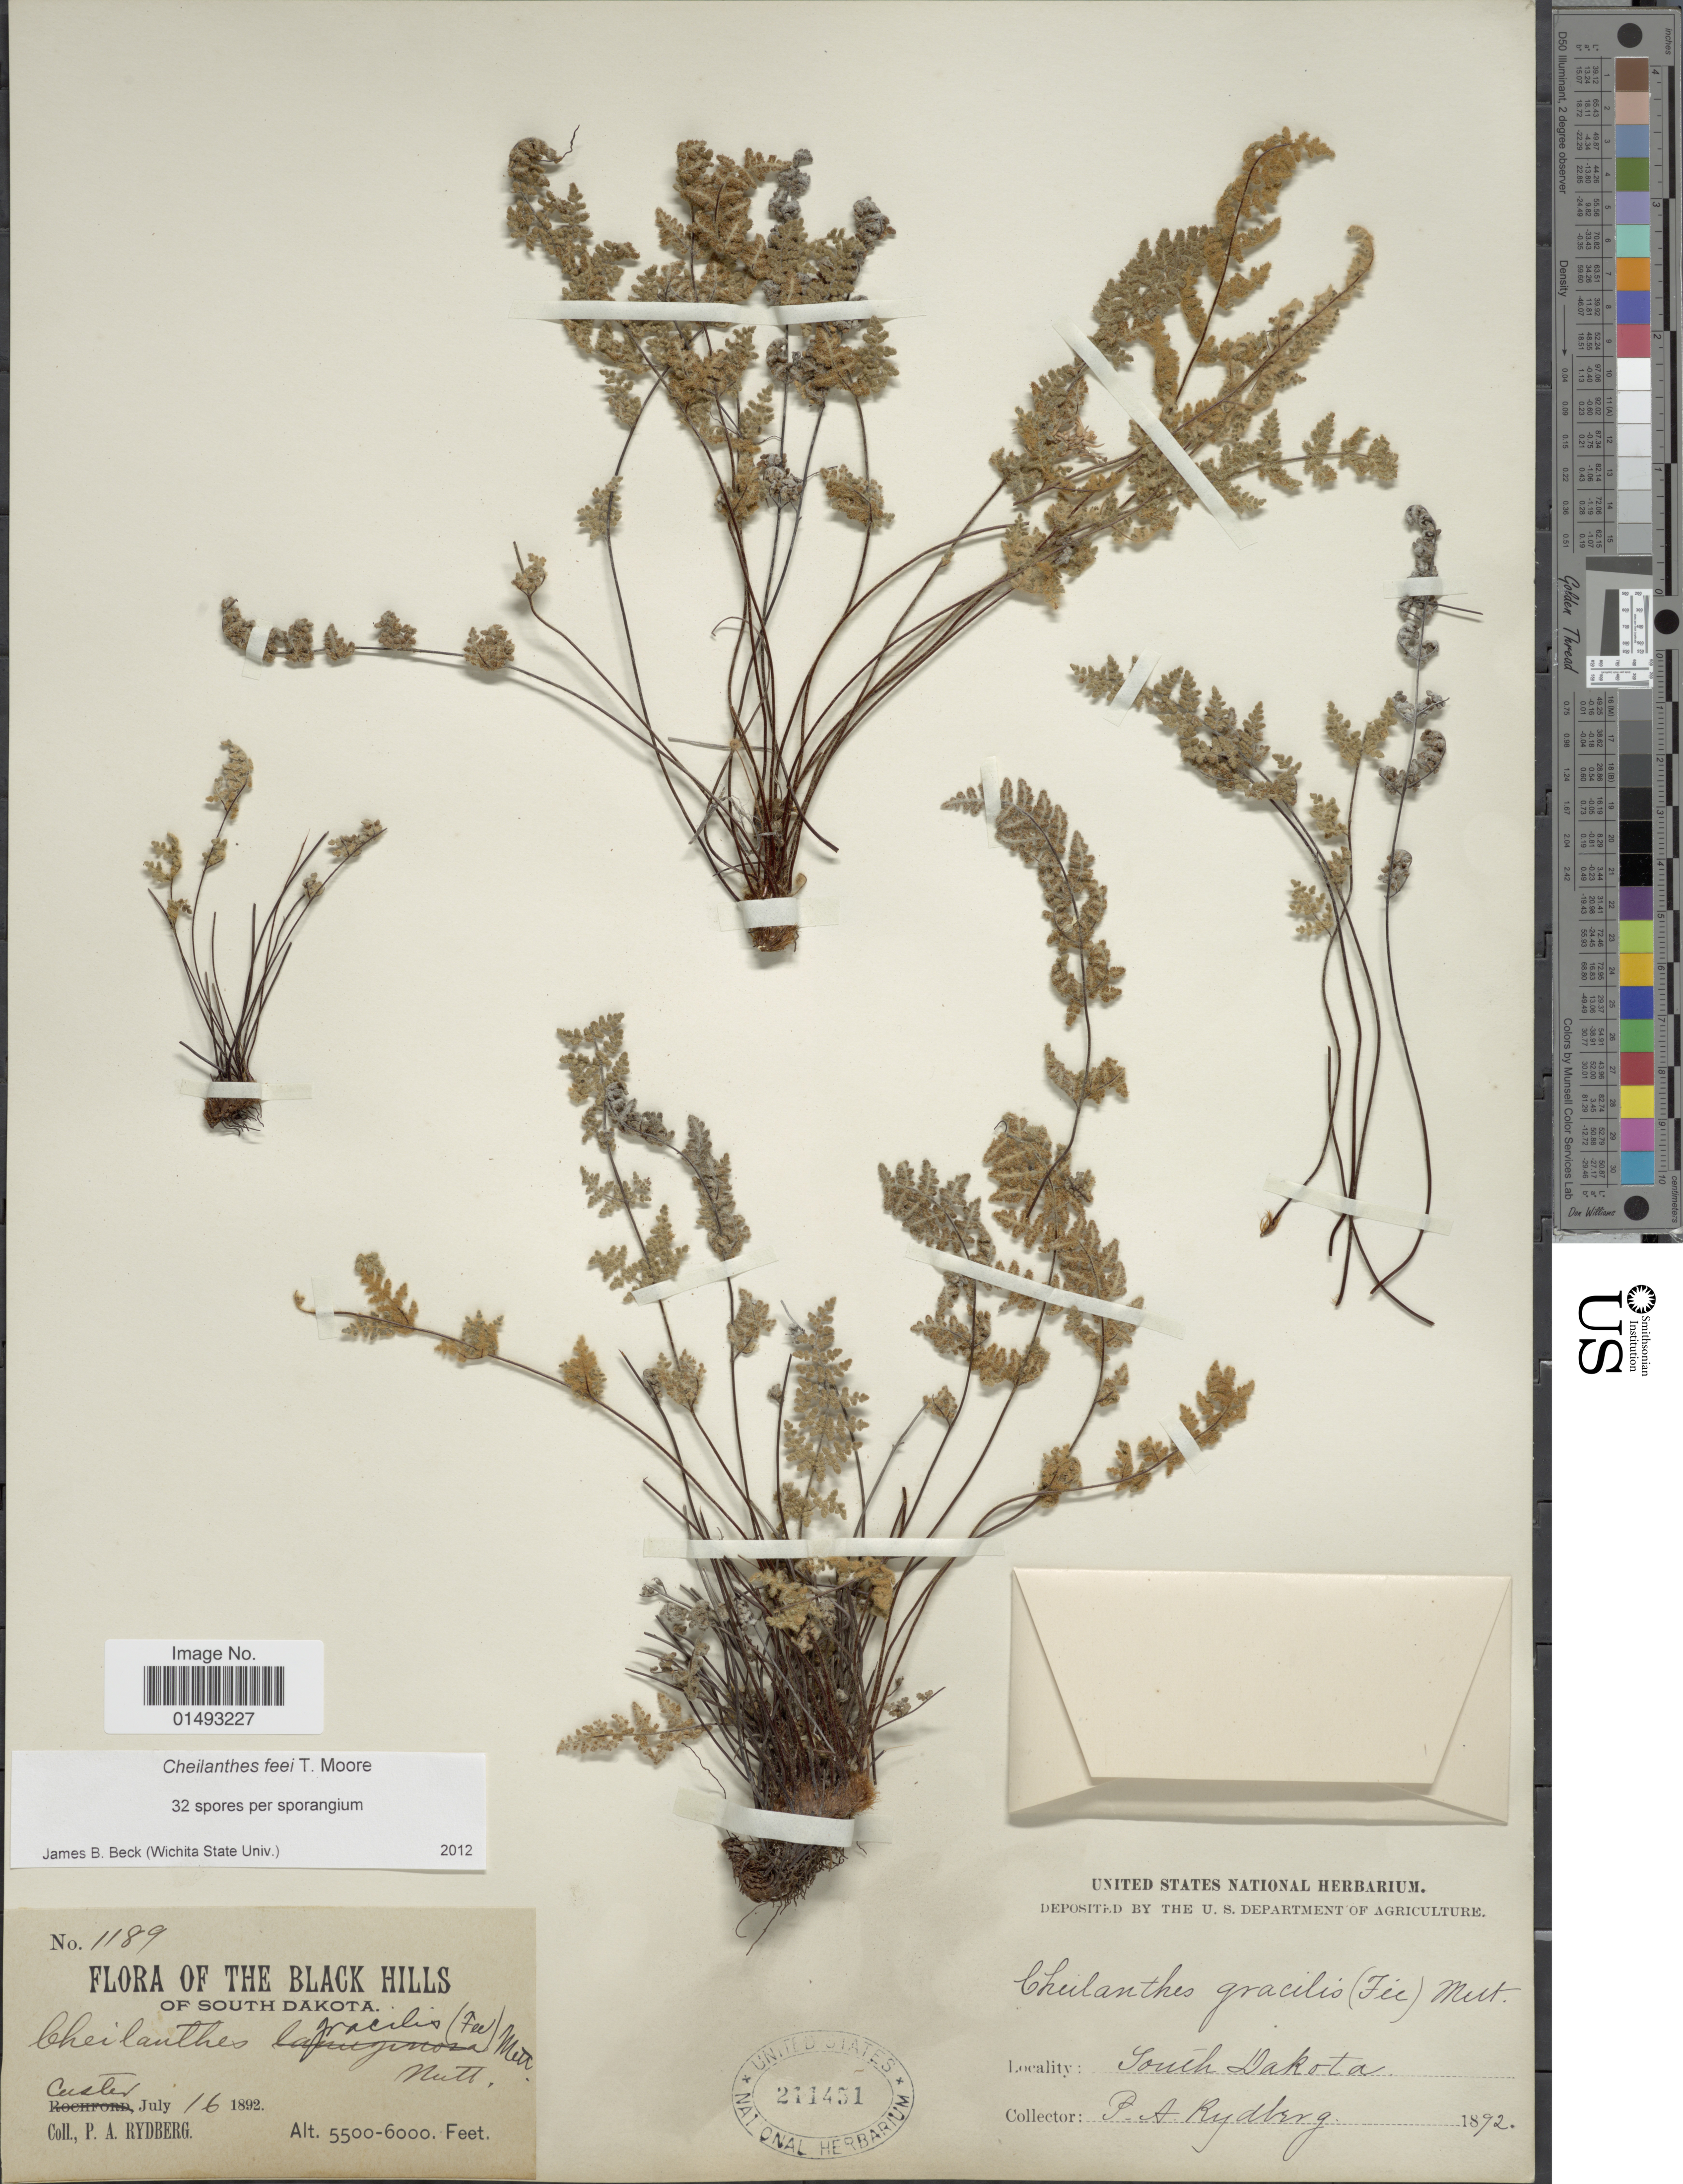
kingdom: Plantae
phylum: Tracheophyta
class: Polypodiopsida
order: Polypodiales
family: Pteridaceae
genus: Myriopteris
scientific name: Myriopteris gracilis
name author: Fée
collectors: P. A. Rydberg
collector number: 1189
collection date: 1892-07-16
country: United States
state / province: South Dakota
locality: The Black Hills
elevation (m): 1676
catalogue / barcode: US 2111451